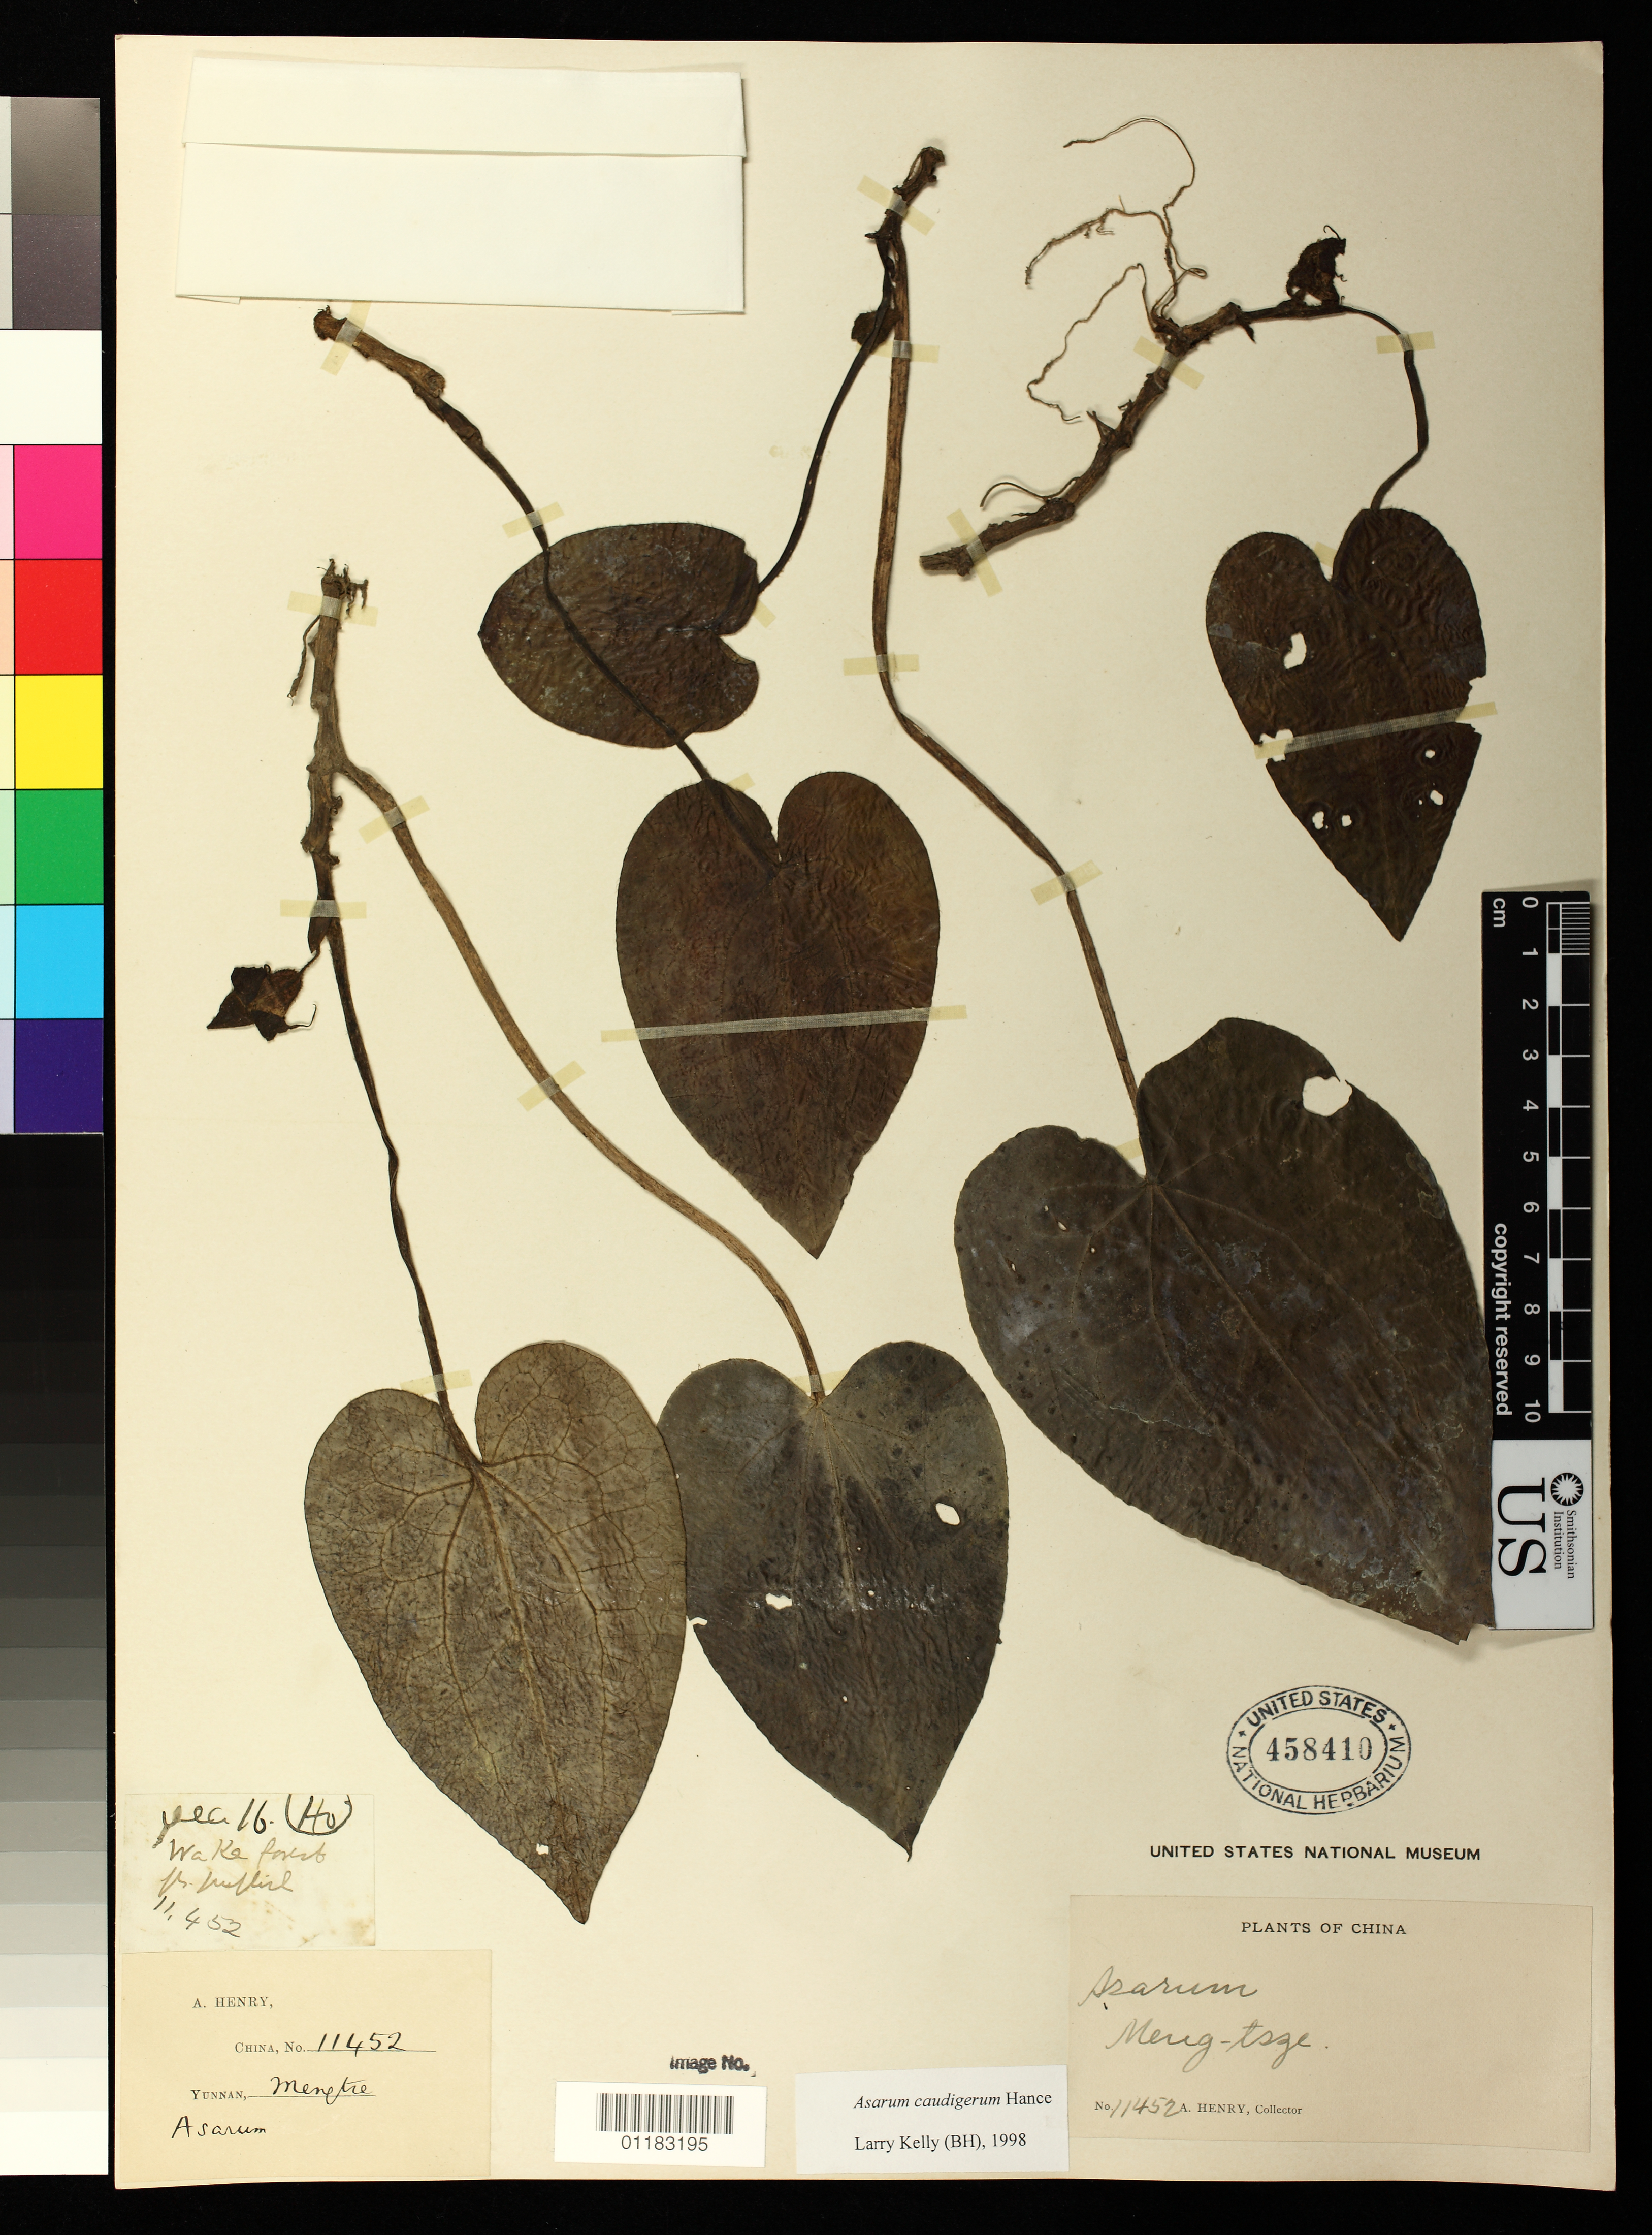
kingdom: Plantae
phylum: Tracheophyta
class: Magnoliopsida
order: Piperales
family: Aristolochiaceae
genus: Asarum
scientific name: Asarum caudigerum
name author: Hance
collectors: A. Henry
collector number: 11452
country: China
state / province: Yunnan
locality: Mengtze, Wa Ke forest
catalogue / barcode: US 458410